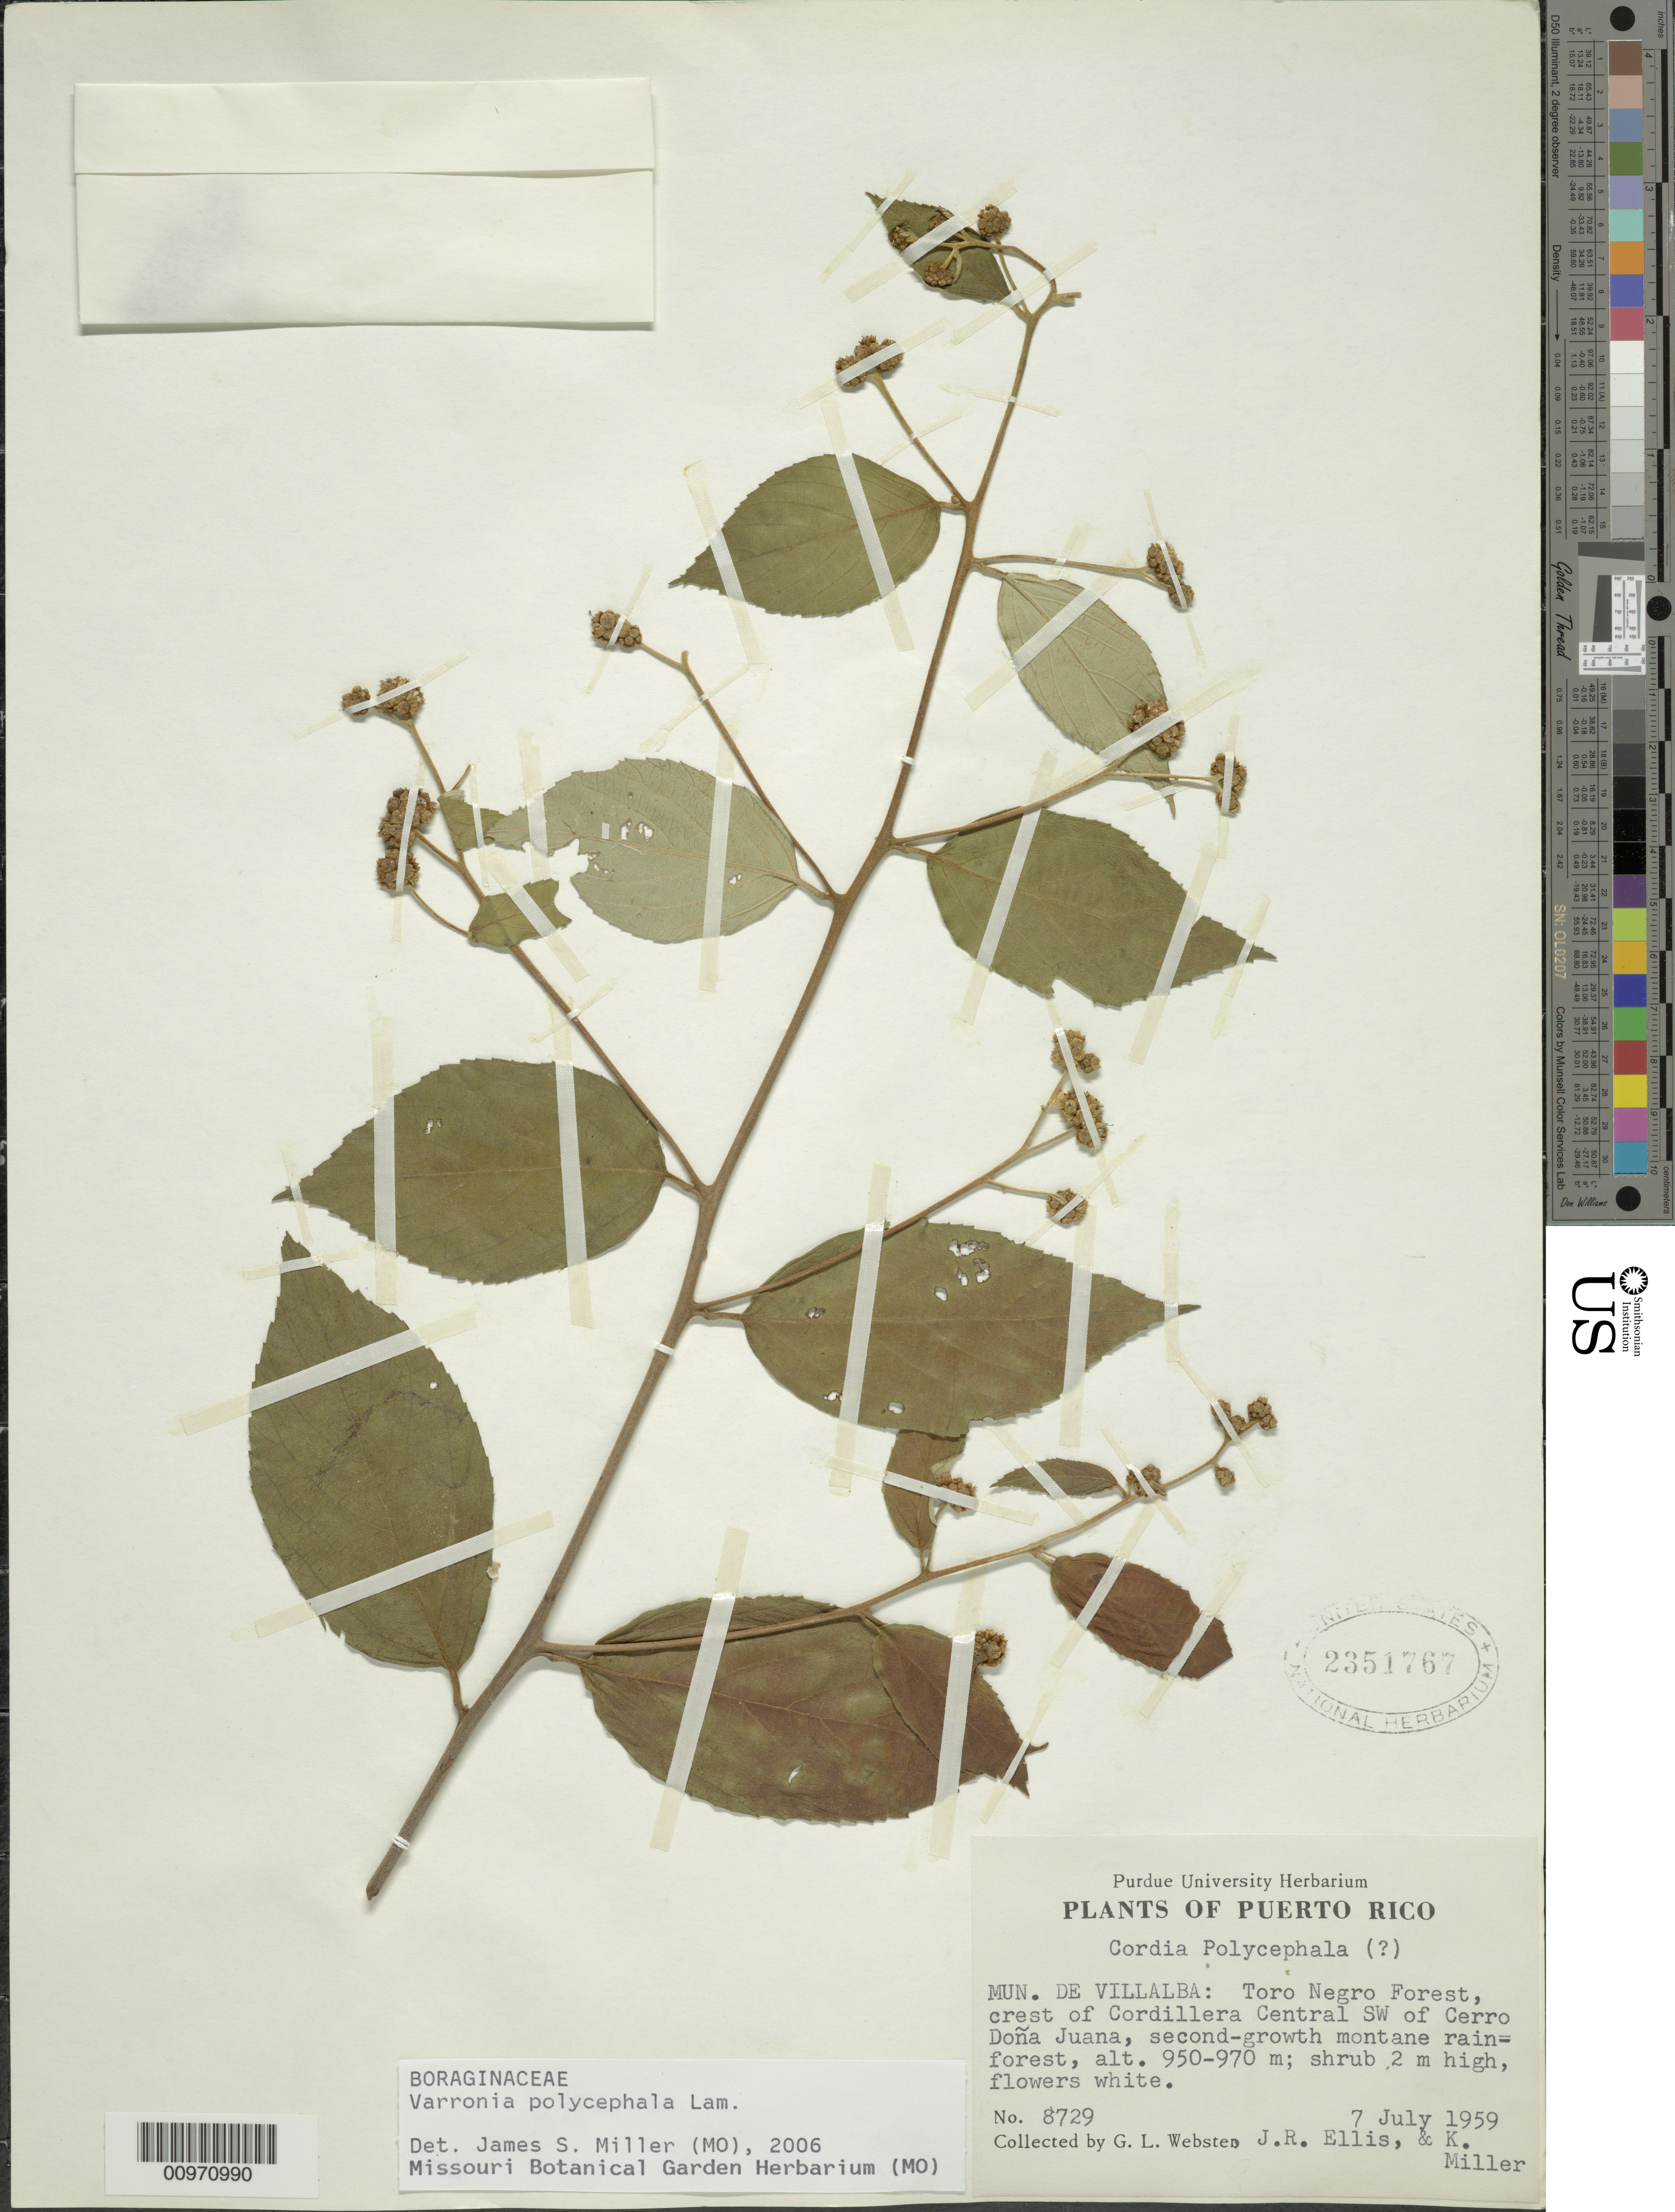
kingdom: Plantae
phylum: Tracheophyta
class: Magnoliopsida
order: Boraginales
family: Cordiaceae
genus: Varronia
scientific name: Varronia polycephala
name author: Lam.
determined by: Miller, James S., (MO), Missouri Botanical Garden (UNITED STATES)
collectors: G. L. Webster, J. R. Ellis & K. Miller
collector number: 8729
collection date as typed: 07 Jul 1959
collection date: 1959-07-07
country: Puerto Rico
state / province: Villalba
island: Puerto Rico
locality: Mun. de Villalba, Toro Negro Forest, crest of Cordillera Central, SW of Cerro Doña Juana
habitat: Second-growth montane rainforest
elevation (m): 950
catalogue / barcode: US 2351767